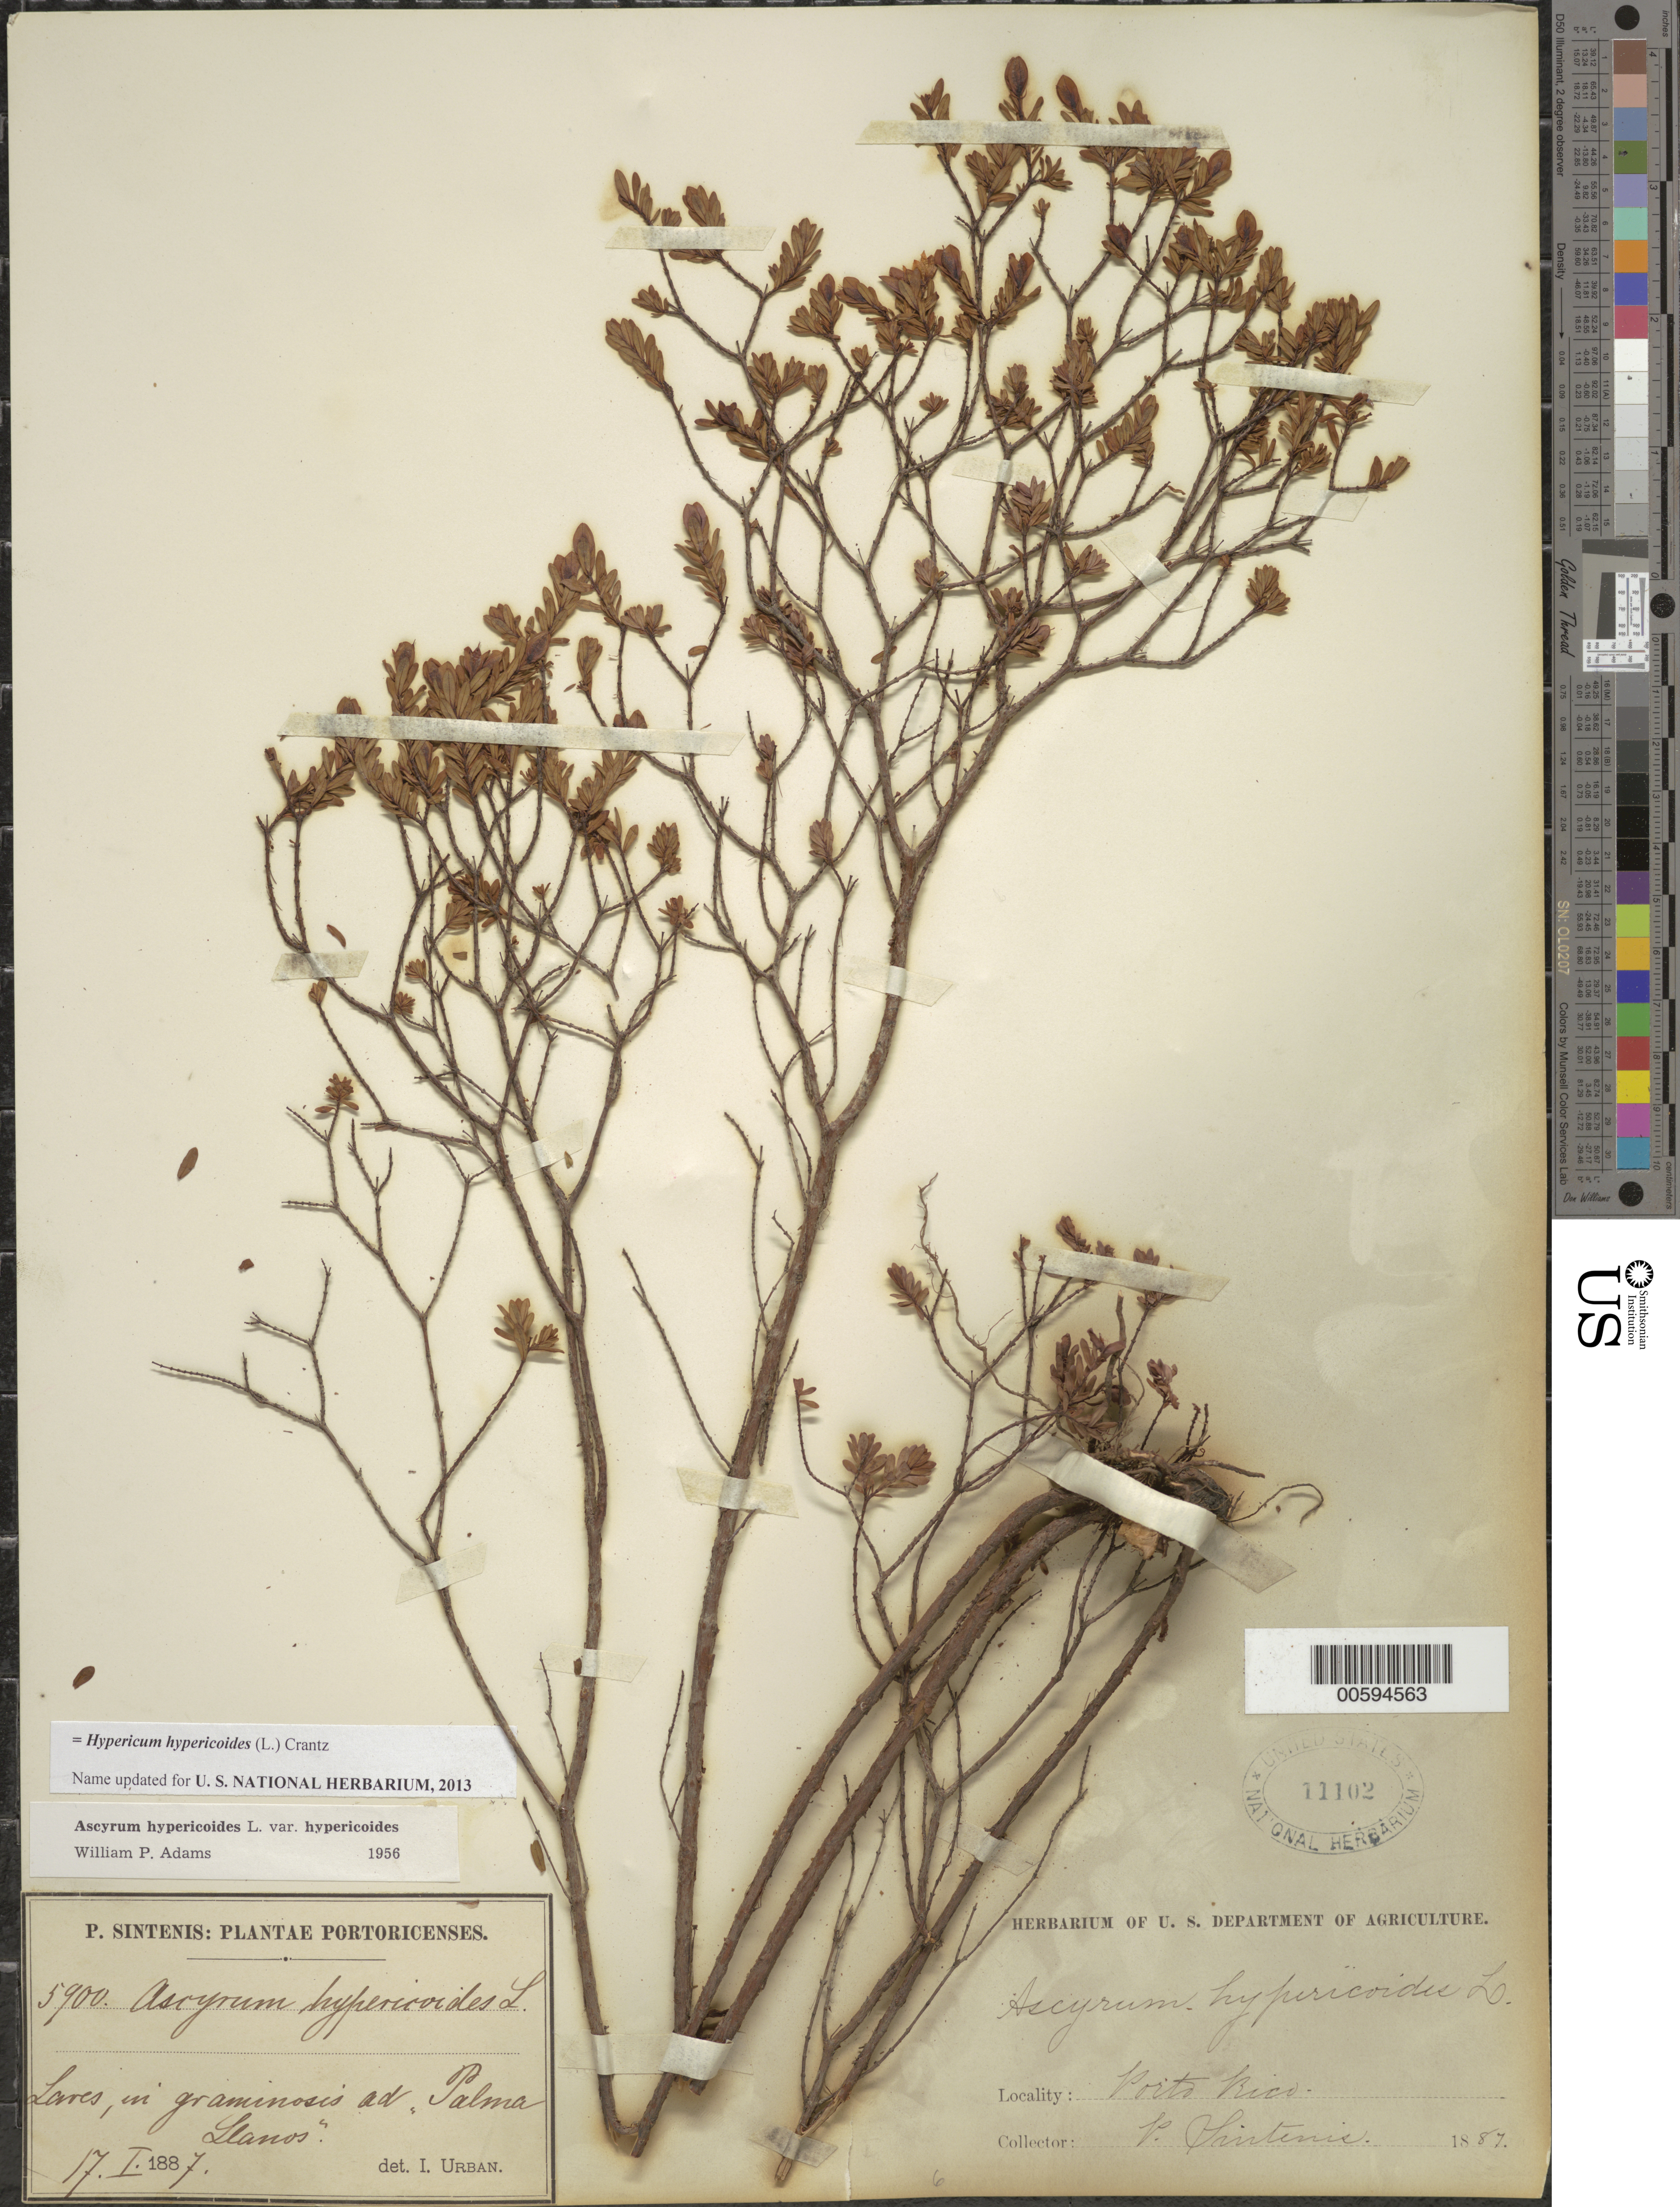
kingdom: Plantae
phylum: Tracheophyta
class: Magnoliopsida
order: Malpighiales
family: Hypericaceae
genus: Hypericum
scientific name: Hypericum hypericoides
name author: (L.) Crantz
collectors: P. Sintenis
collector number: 5900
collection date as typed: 17 Jan 1887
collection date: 1887-01-17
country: Puerto Rico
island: Greater Antilles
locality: Lares, in graminosis ad "Palma Llanos"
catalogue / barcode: US 11102